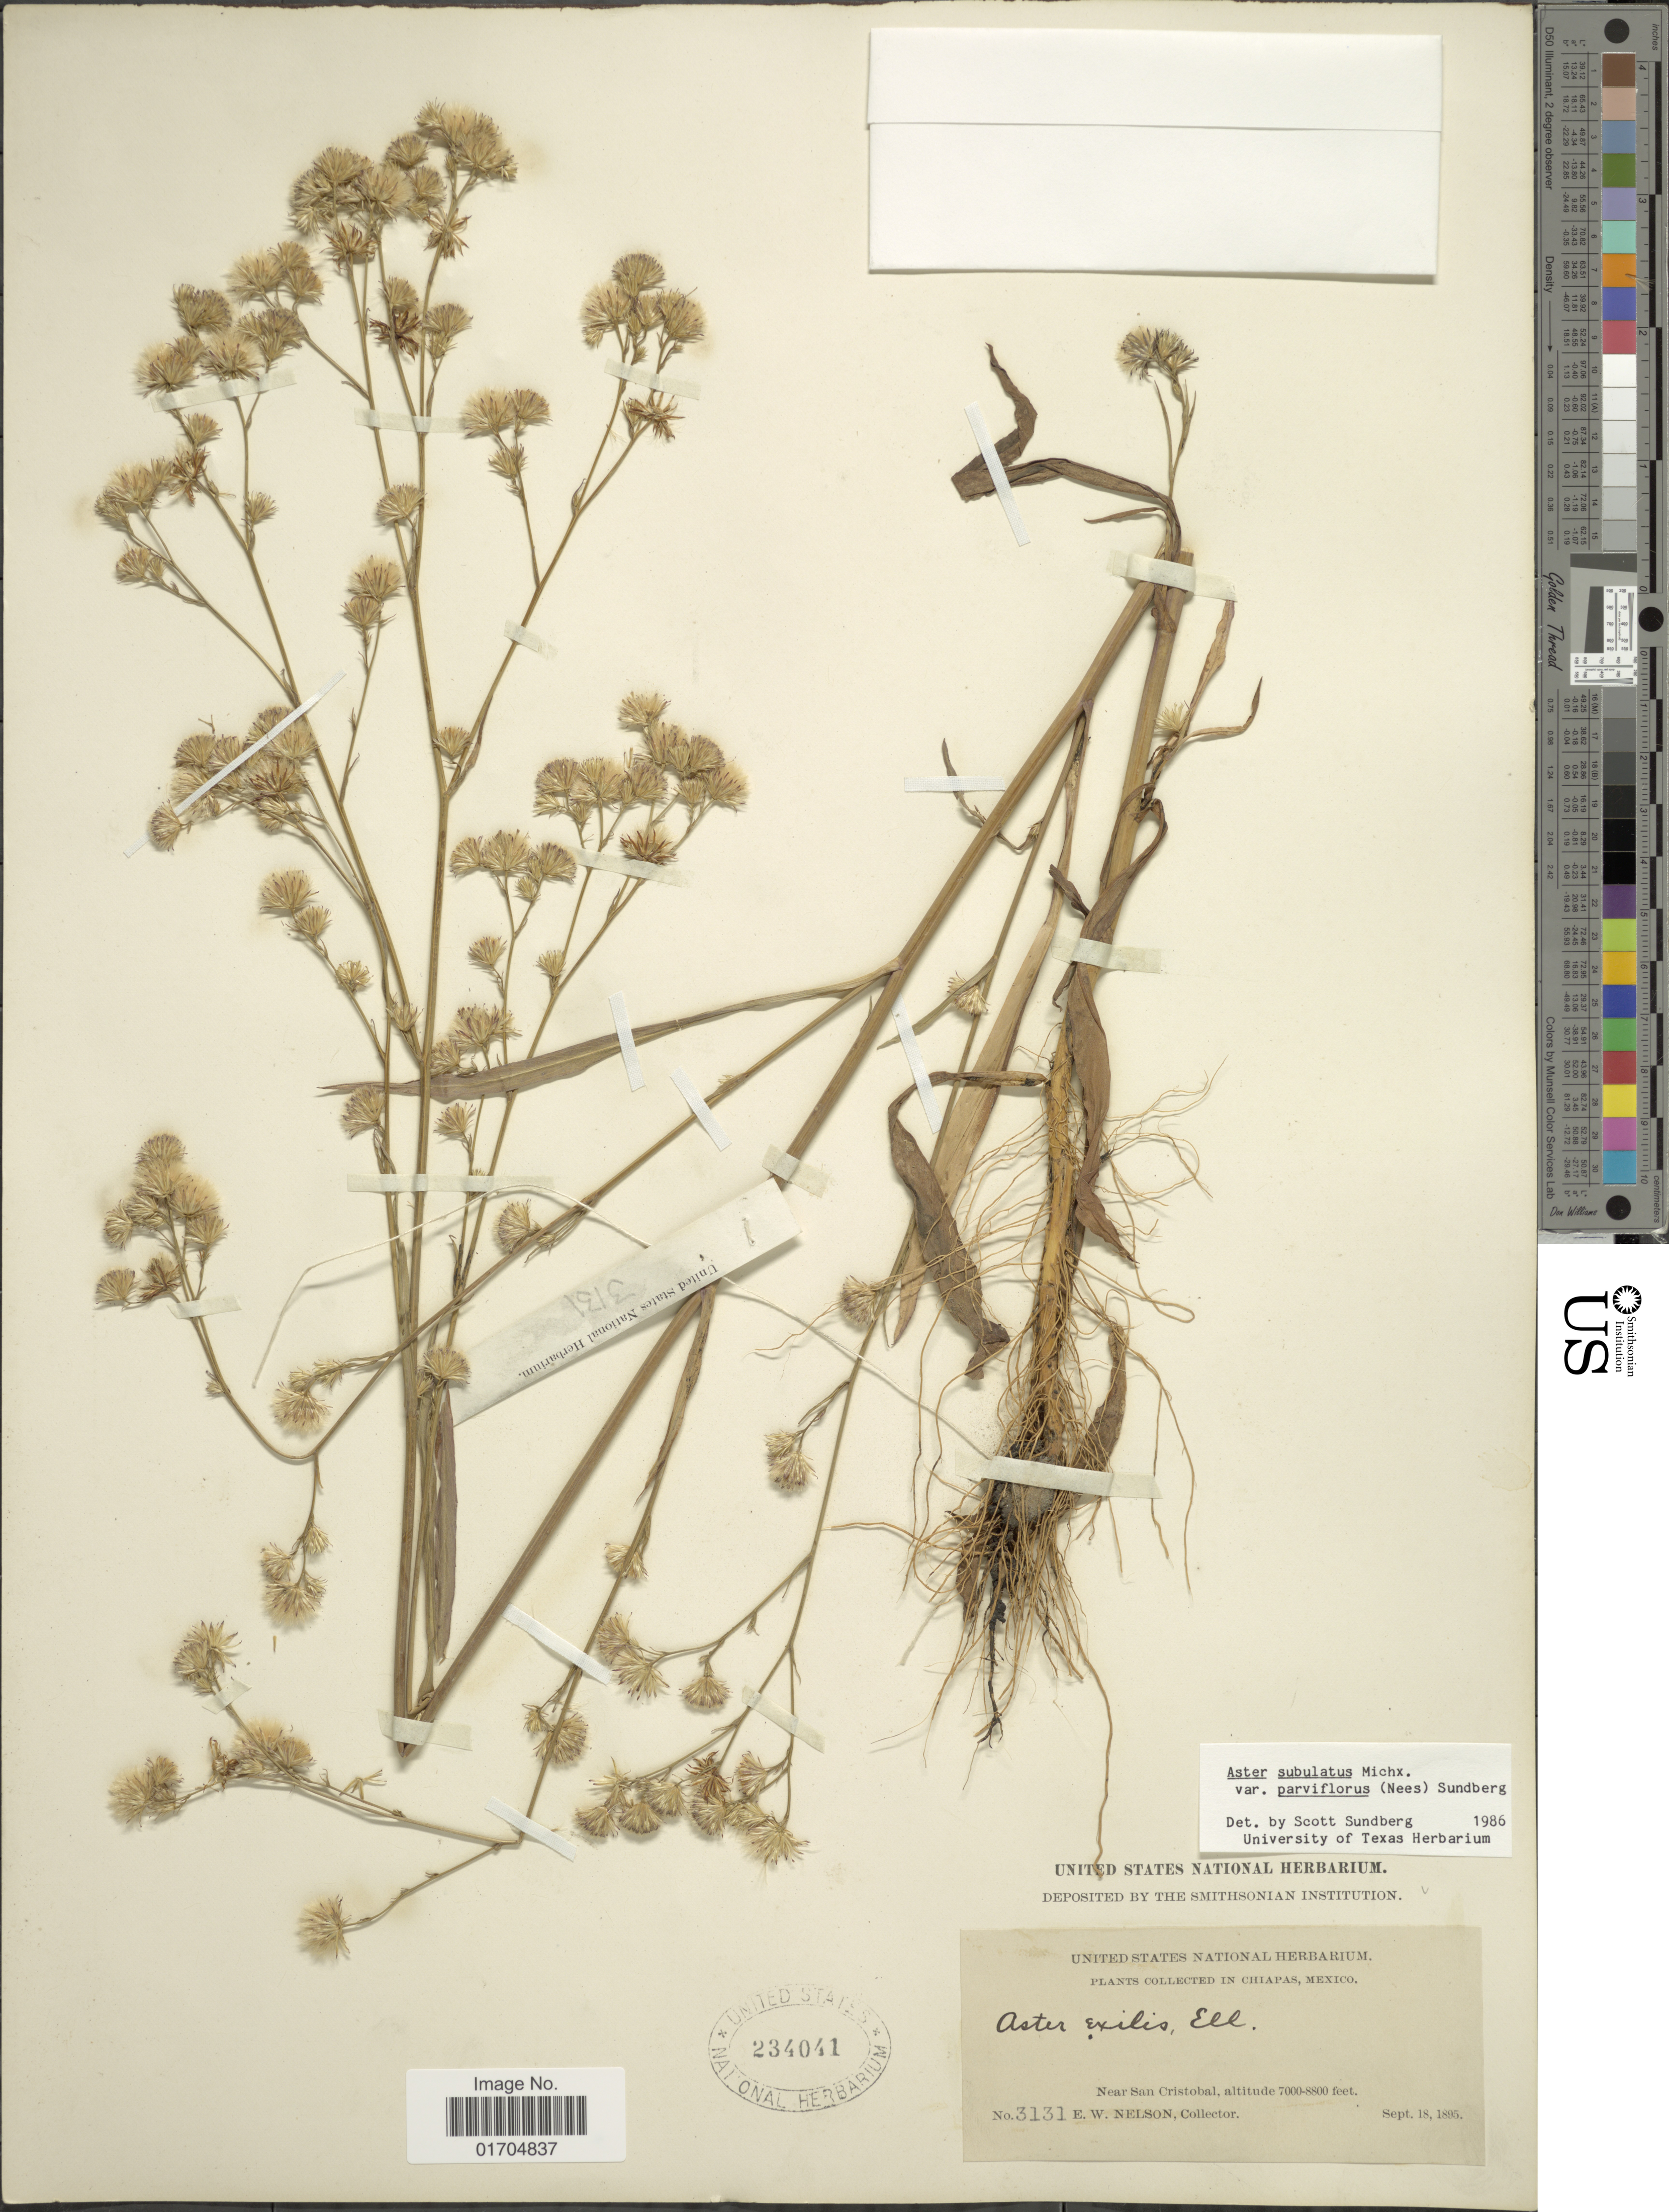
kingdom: Plantae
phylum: Tracheophyta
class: Magnoliopsida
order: Asterales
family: Asteraceae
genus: Symphyotrichum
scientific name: Symphyotrichum subulatum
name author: (Michx.) G.L. Nesom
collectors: E. W. Nelson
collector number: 3131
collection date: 1895-09-18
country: Mexico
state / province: Chiapas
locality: Near San Cristobal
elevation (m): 2134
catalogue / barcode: US 234041